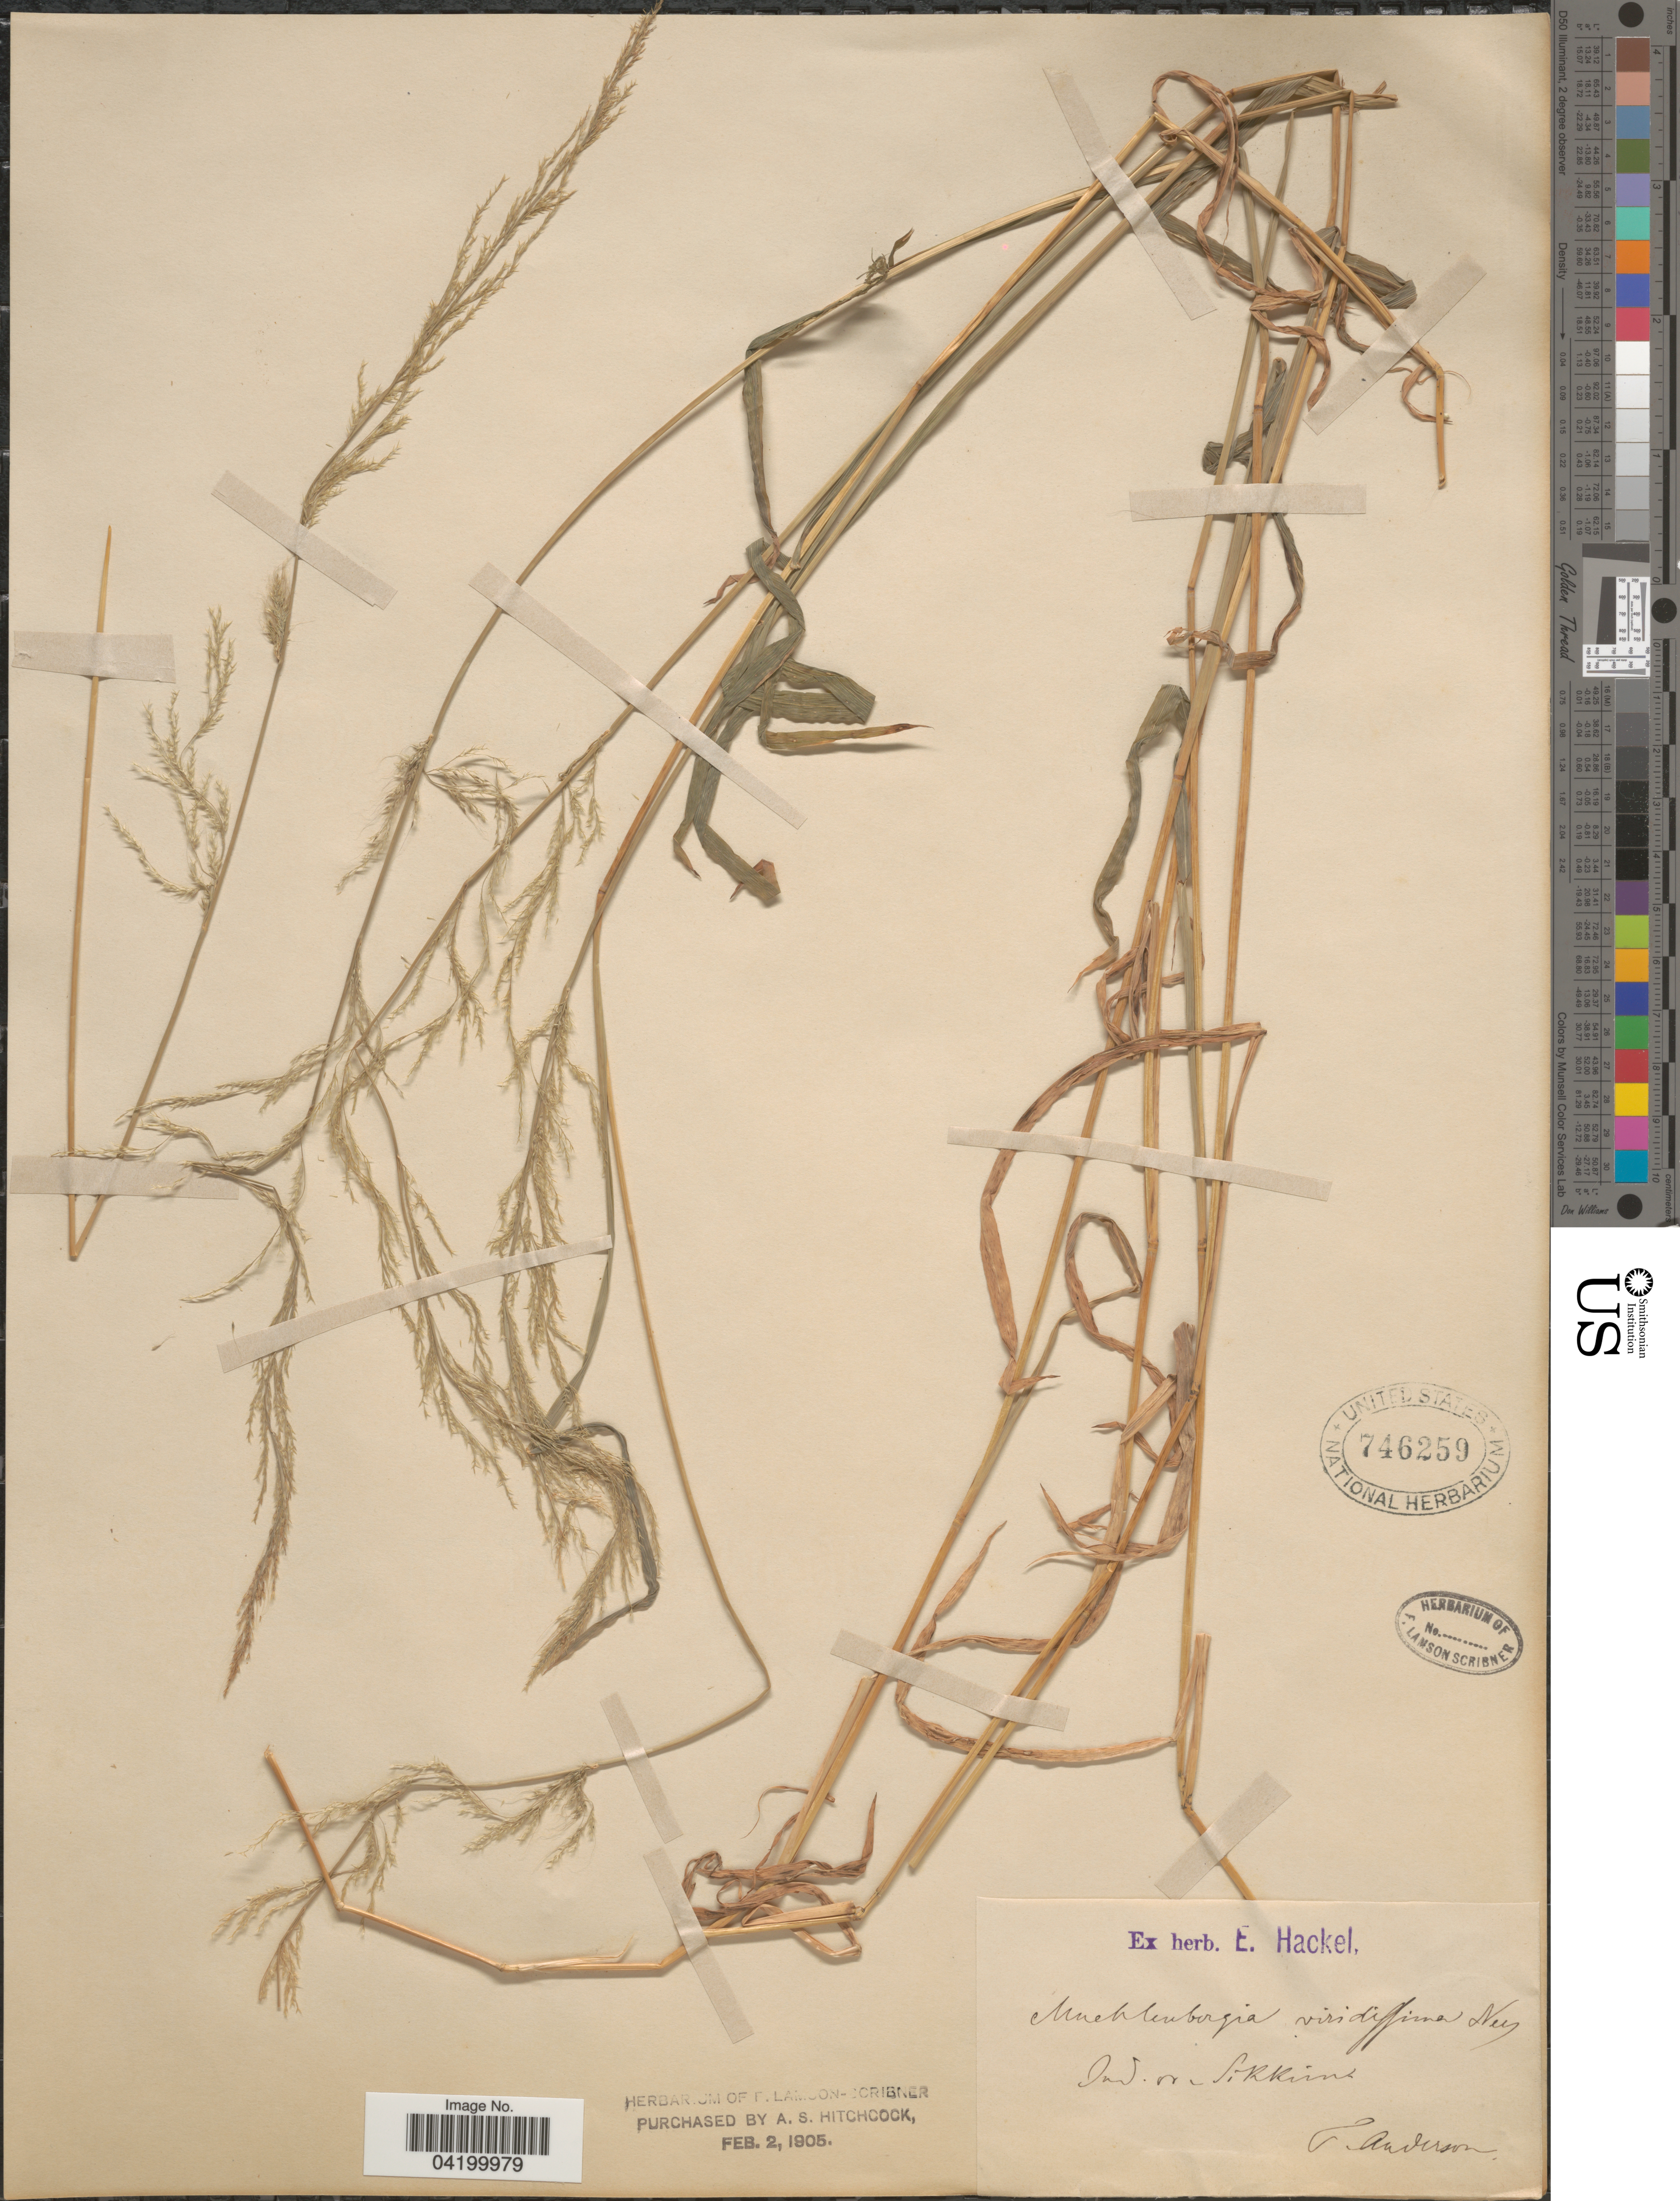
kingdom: Plantae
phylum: Tracheophyta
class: Liliopsida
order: Poales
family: Poaceae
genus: Muhlenbergia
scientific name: Muhlenbergia huegelii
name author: Trin.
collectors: T. Anderson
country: India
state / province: Sikkim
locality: Ind. or.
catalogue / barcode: US 746259